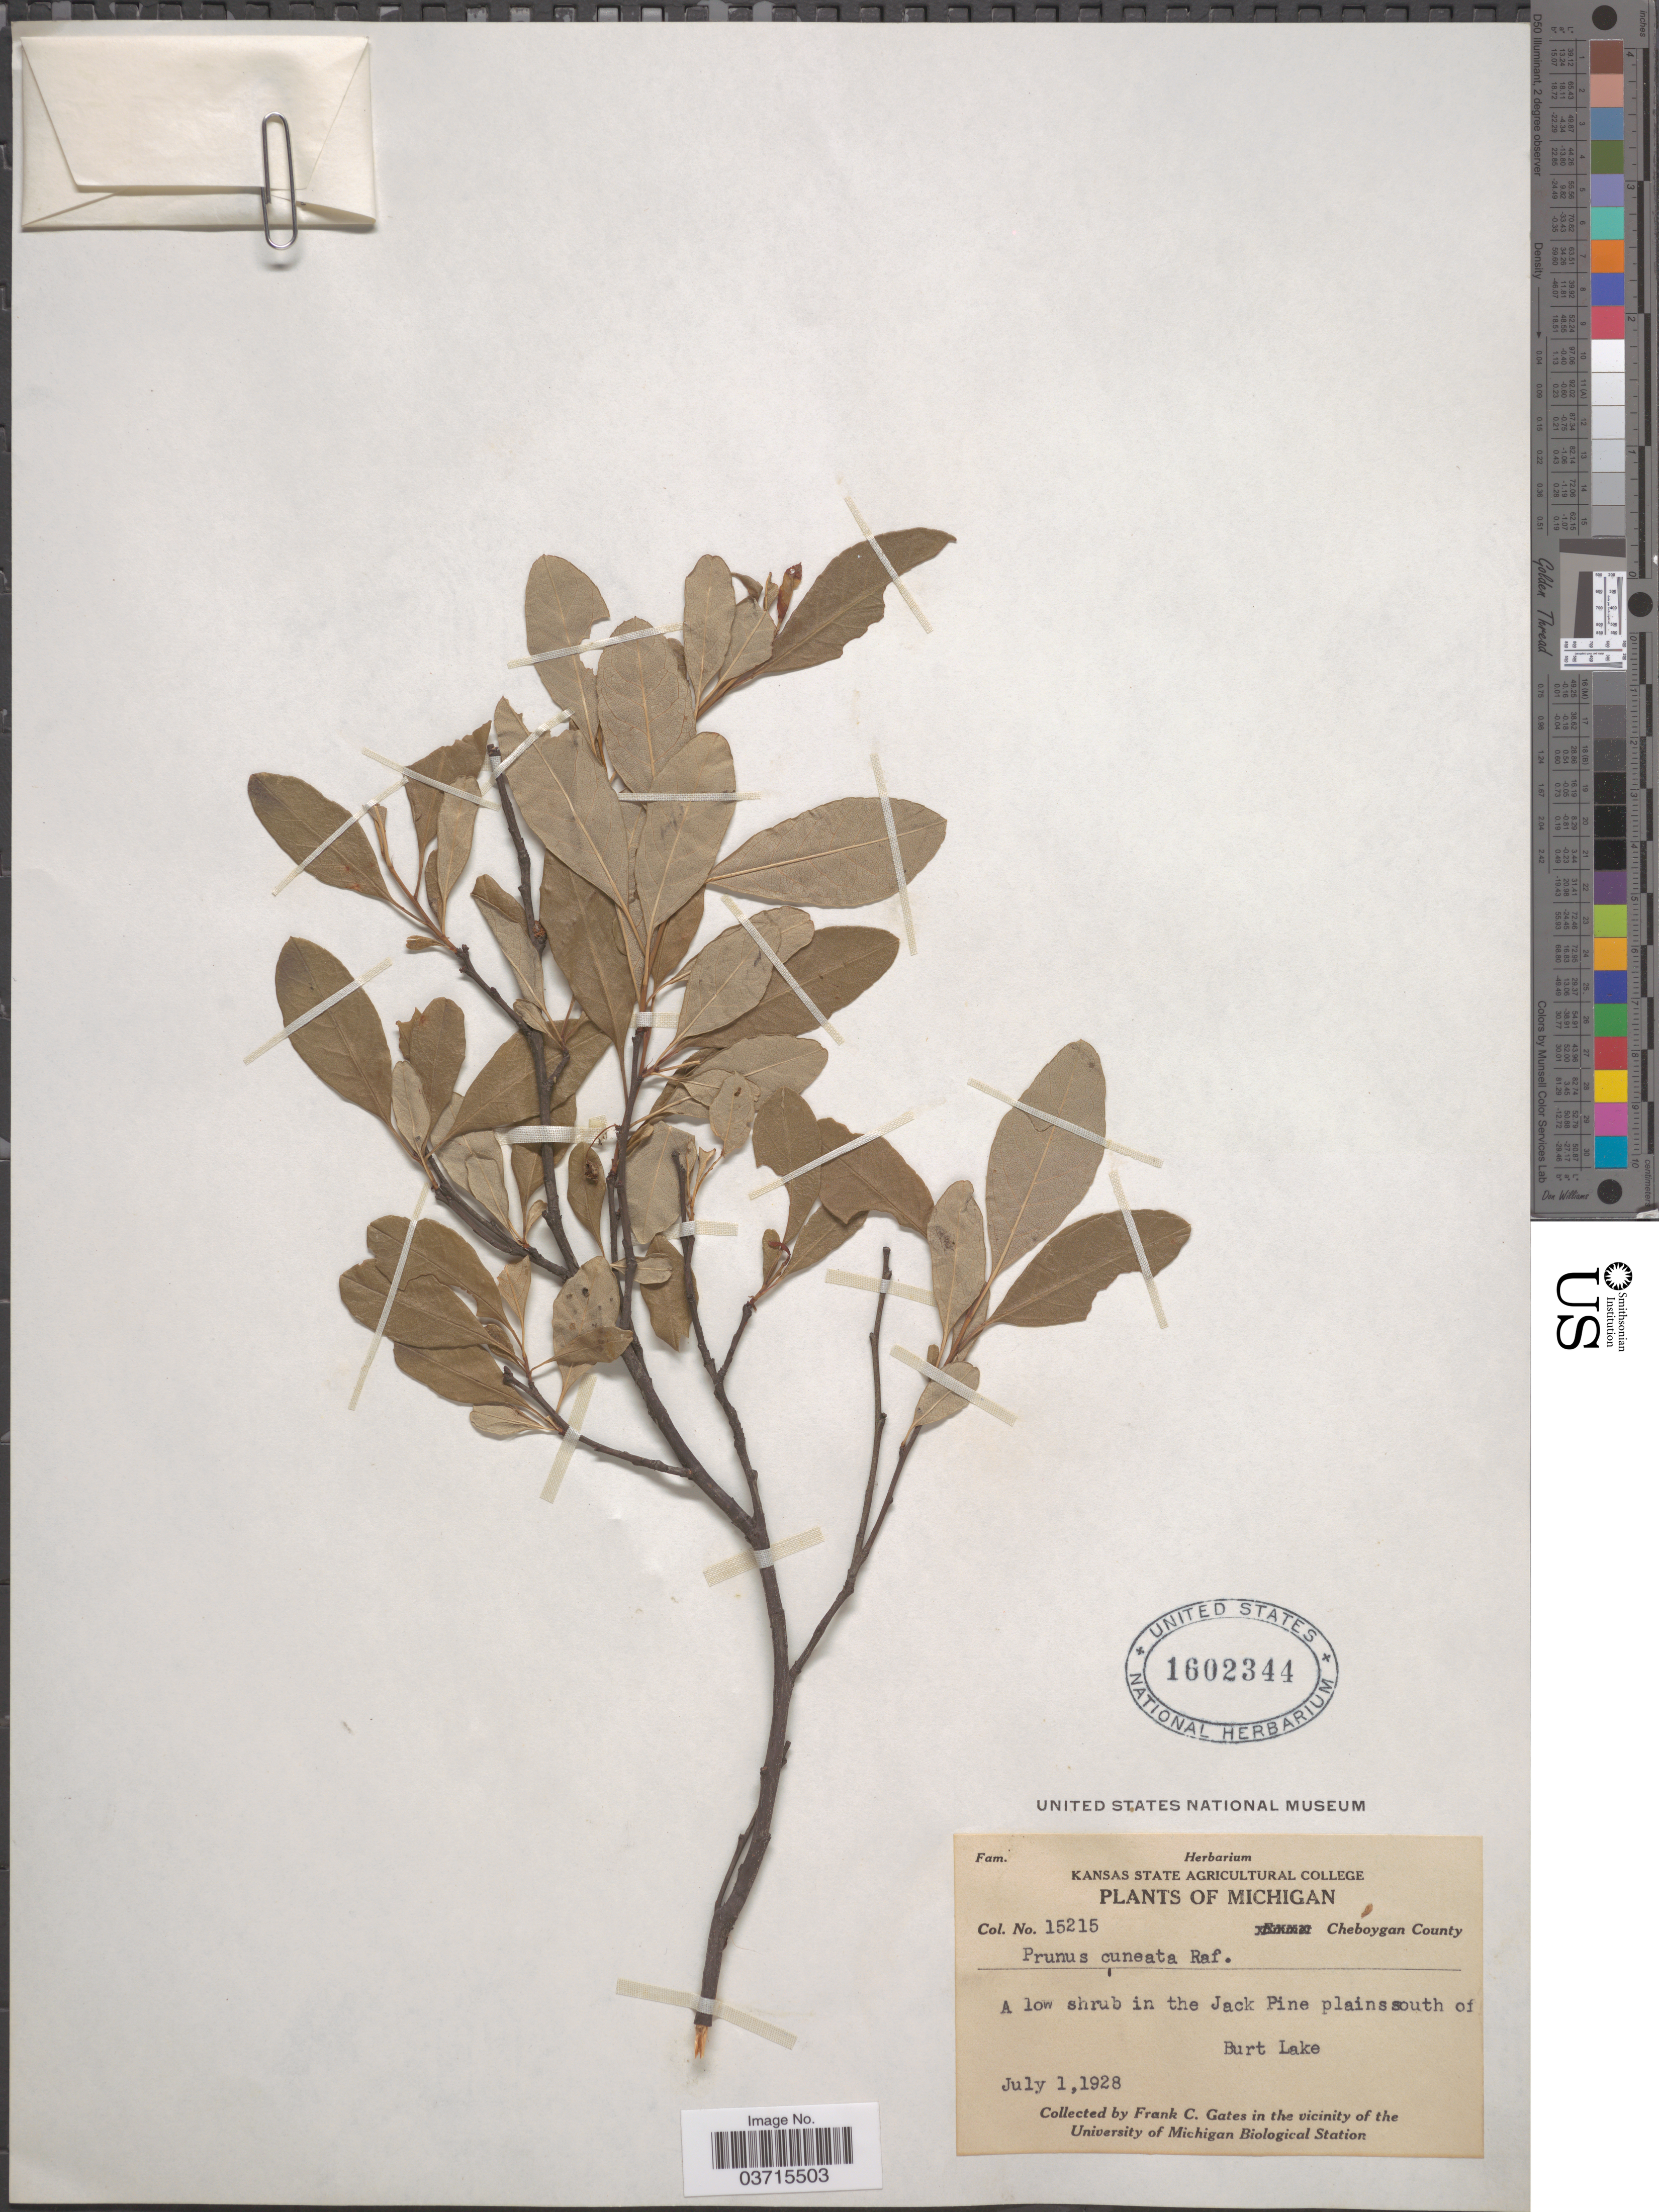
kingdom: Plantae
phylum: Tracheophyta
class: Magnoliopsida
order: Rosales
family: Rosaceae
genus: Prunus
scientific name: Prunus cuneata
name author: Raf.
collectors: F. C. Gates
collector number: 15215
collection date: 1928-07-01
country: United States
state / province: Michigan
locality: Cheboygan County. A low shrub in the Jack Pine plains south of Burt Lake.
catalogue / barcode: US 1602344